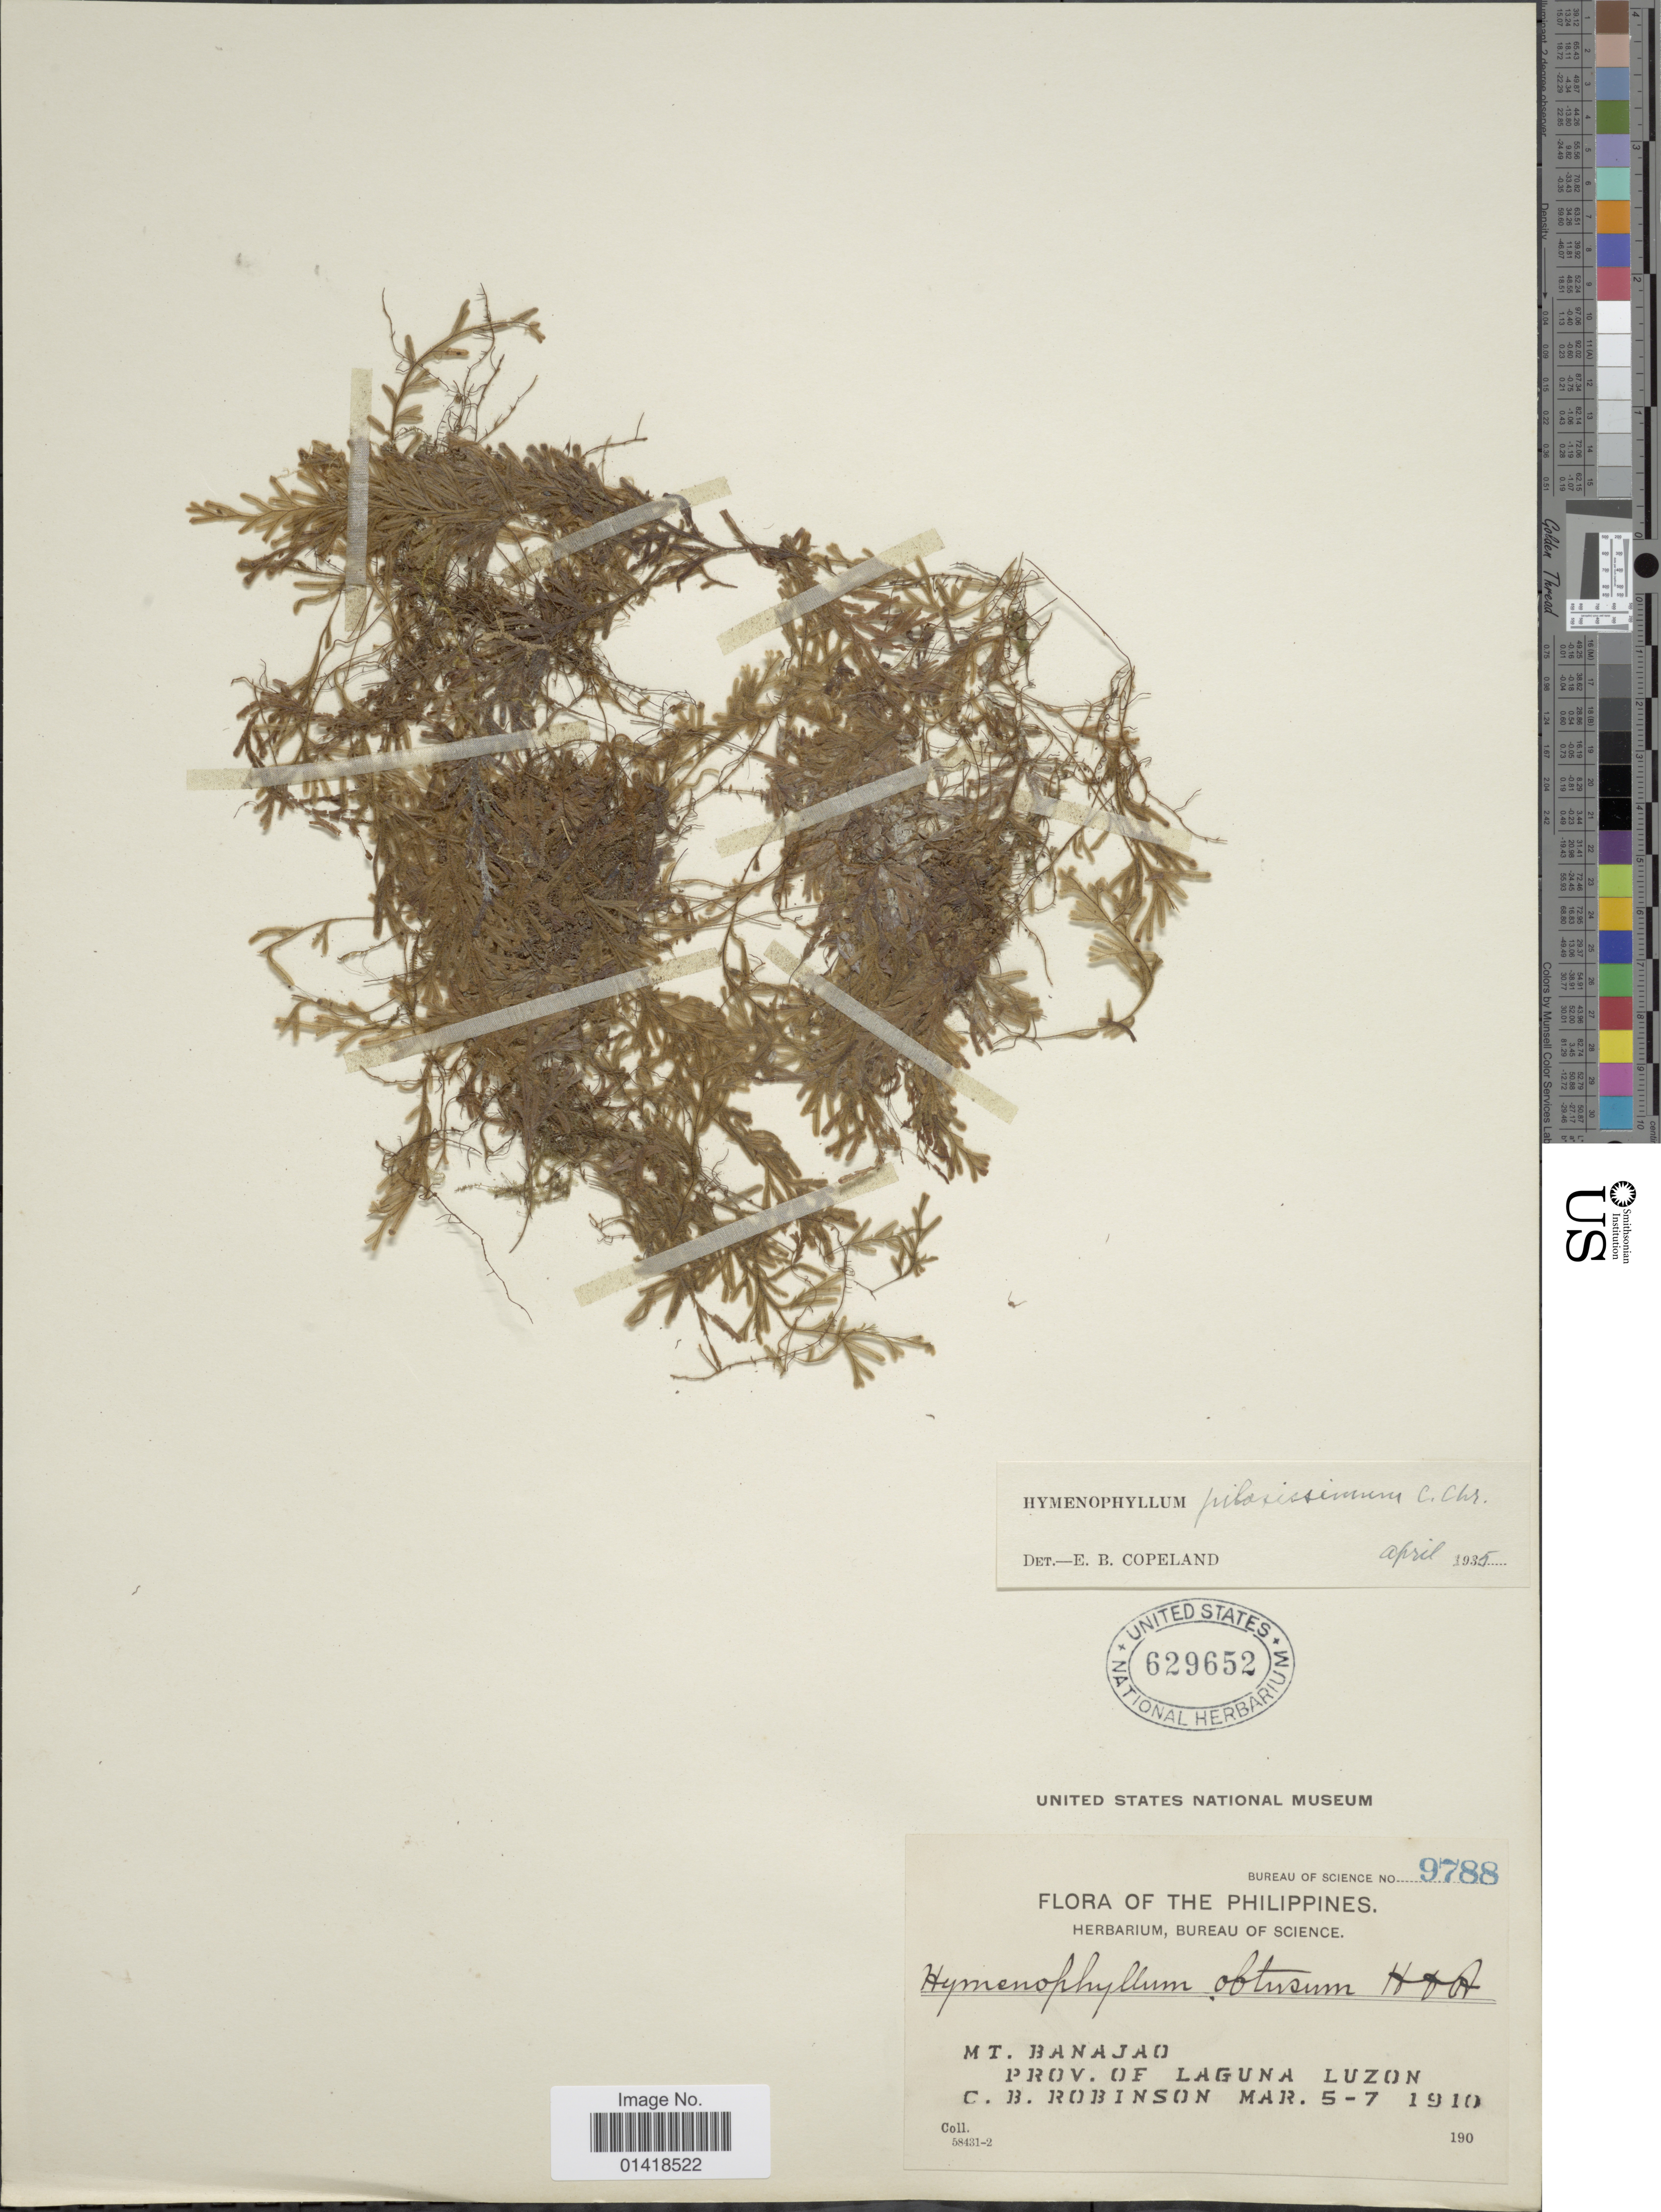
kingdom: Plantae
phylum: Tracheophyta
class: Polypodiopsida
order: Hymenophyllales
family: Hymenophyllaceae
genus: Hymenophyllum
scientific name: Hymenophyllum pilosissimum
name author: C. Chr.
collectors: C. Robinson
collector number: Bureau of Science 9788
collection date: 1910-03-05/1910-03-07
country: Philippines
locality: The Philippines. Mt. Banajao.Prov., of Laguna Luzon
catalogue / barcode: US 629652